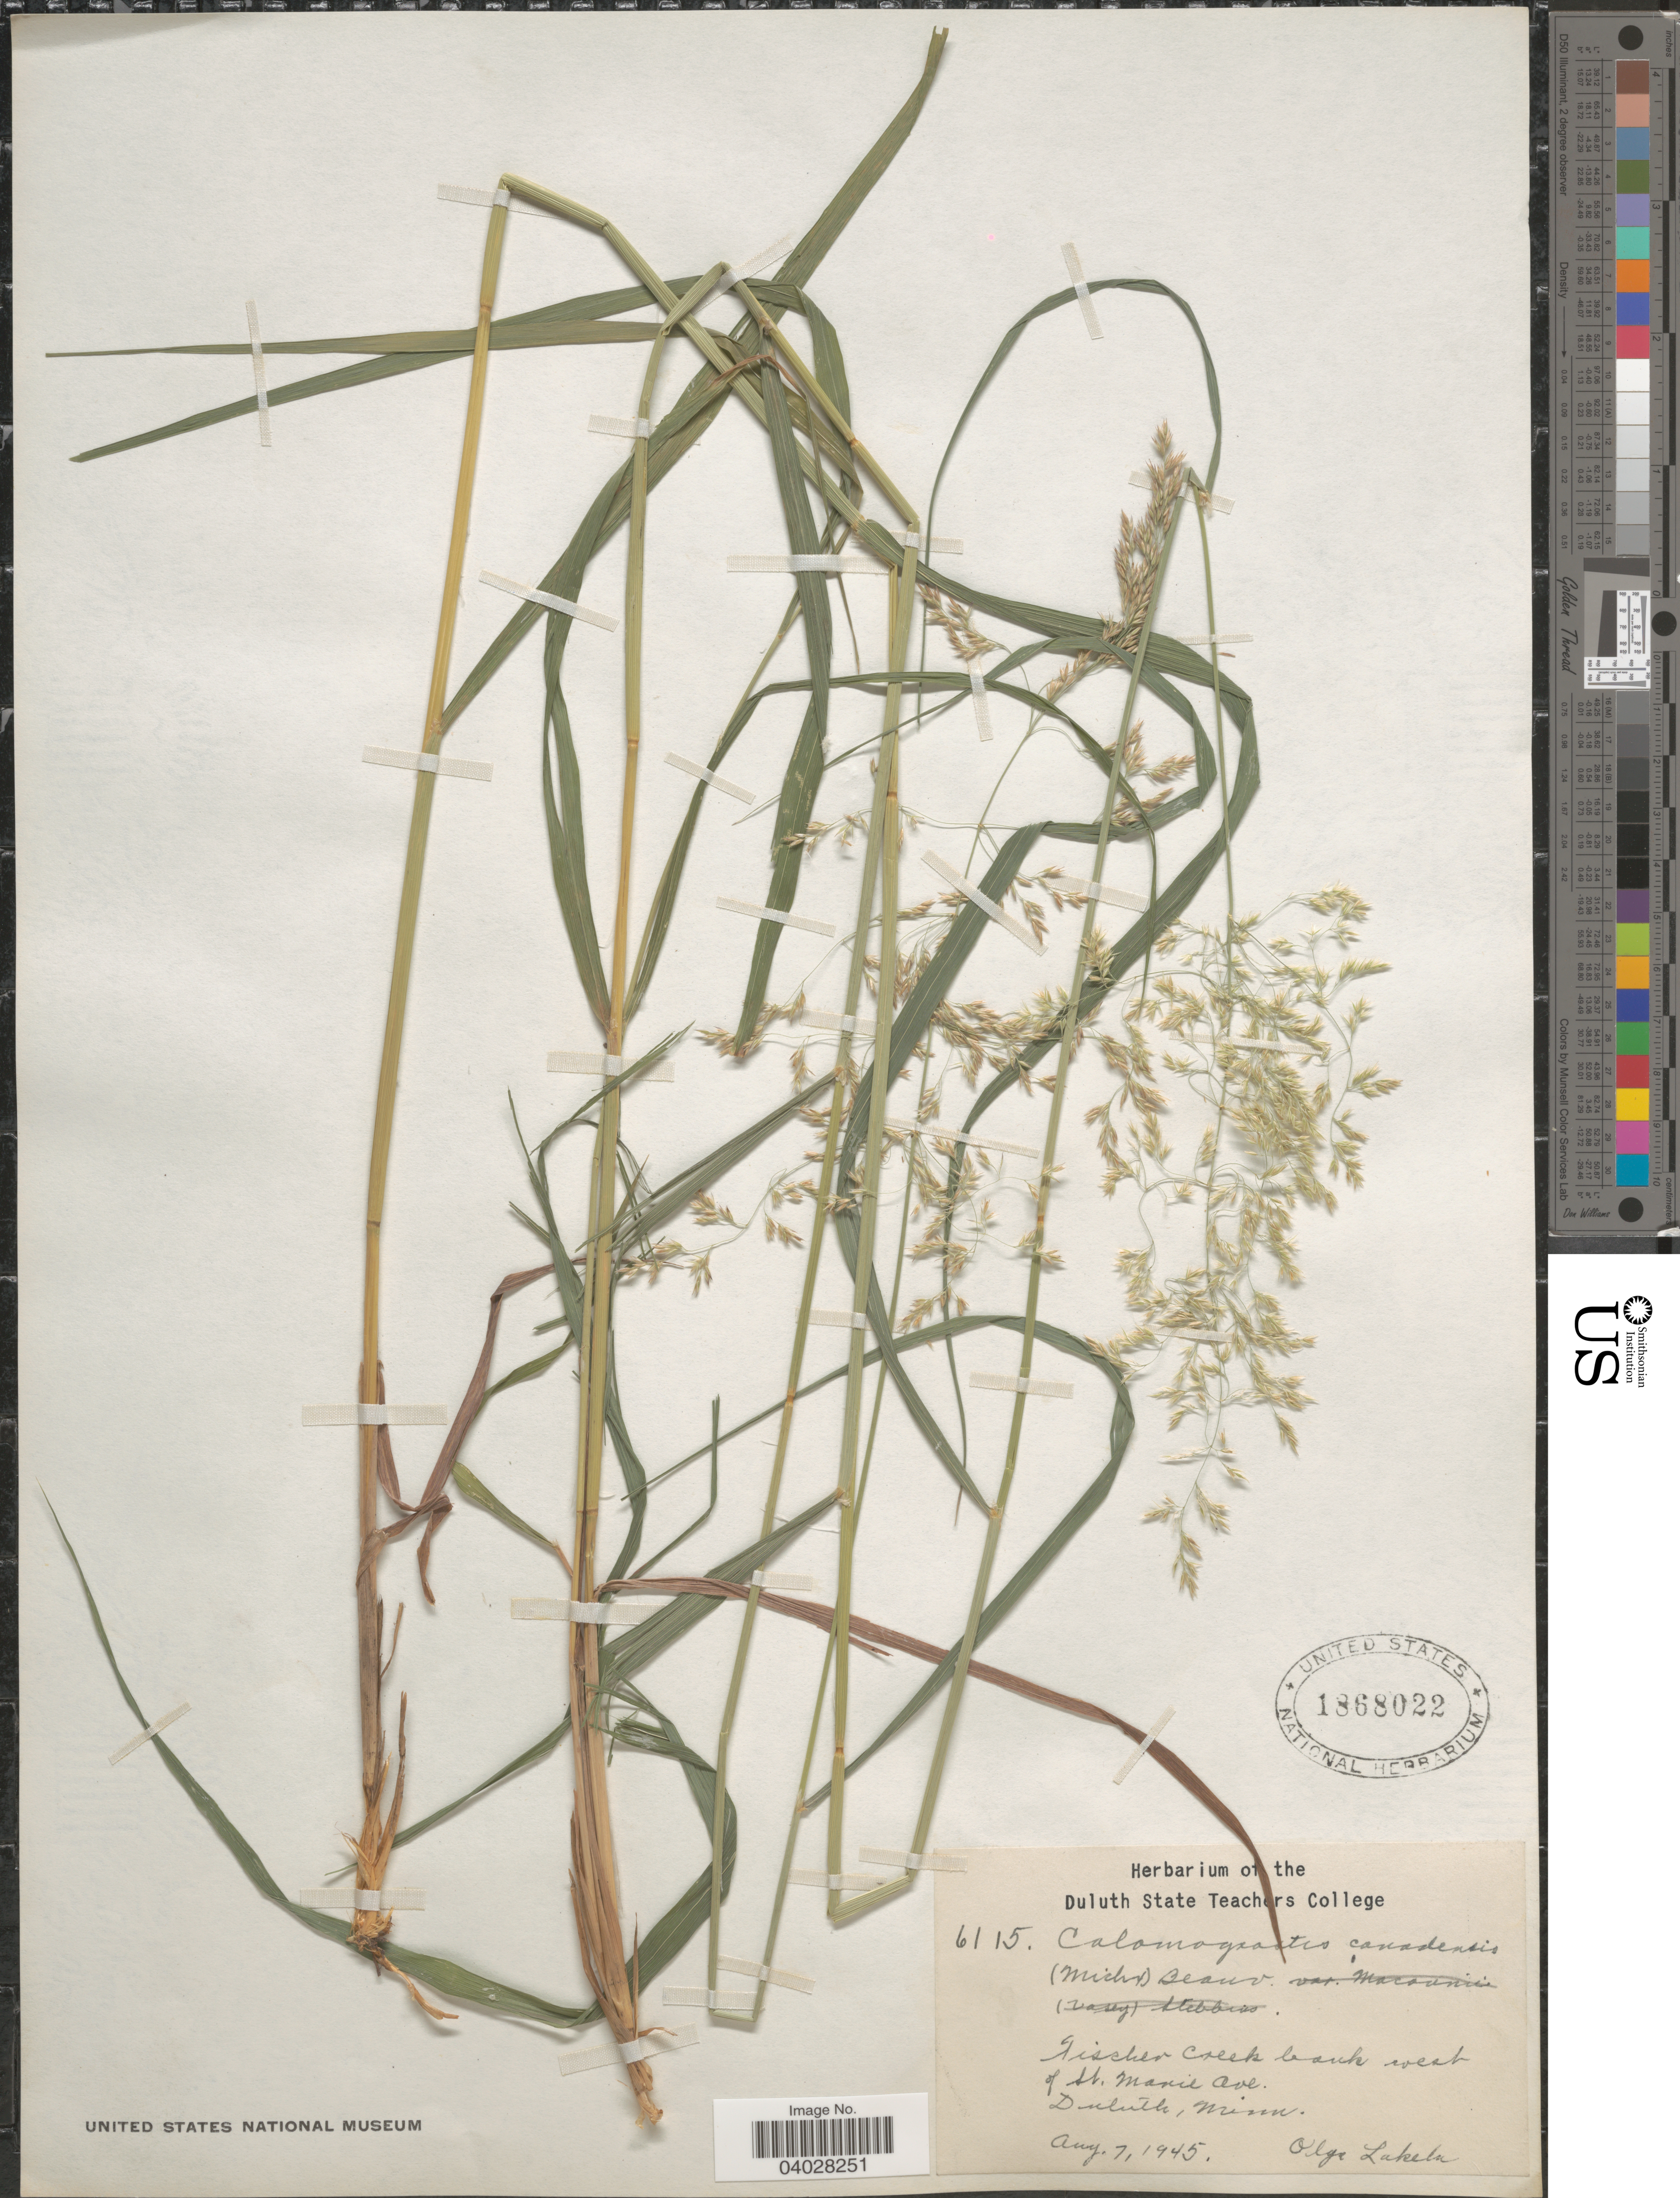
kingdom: Plantae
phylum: Tracheophyta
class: Liliopsida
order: Poales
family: Poaceae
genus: Calamagrostis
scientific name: Calamagrostis canadensis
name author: (Michx.) P. Beauv.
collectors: O. K. Lakela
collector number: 6115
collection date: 1945-08-07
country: United States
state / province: Minnesota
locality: Gischer Creek bank west of St. Marie Ave. Duluth.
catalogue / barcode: US 1868022